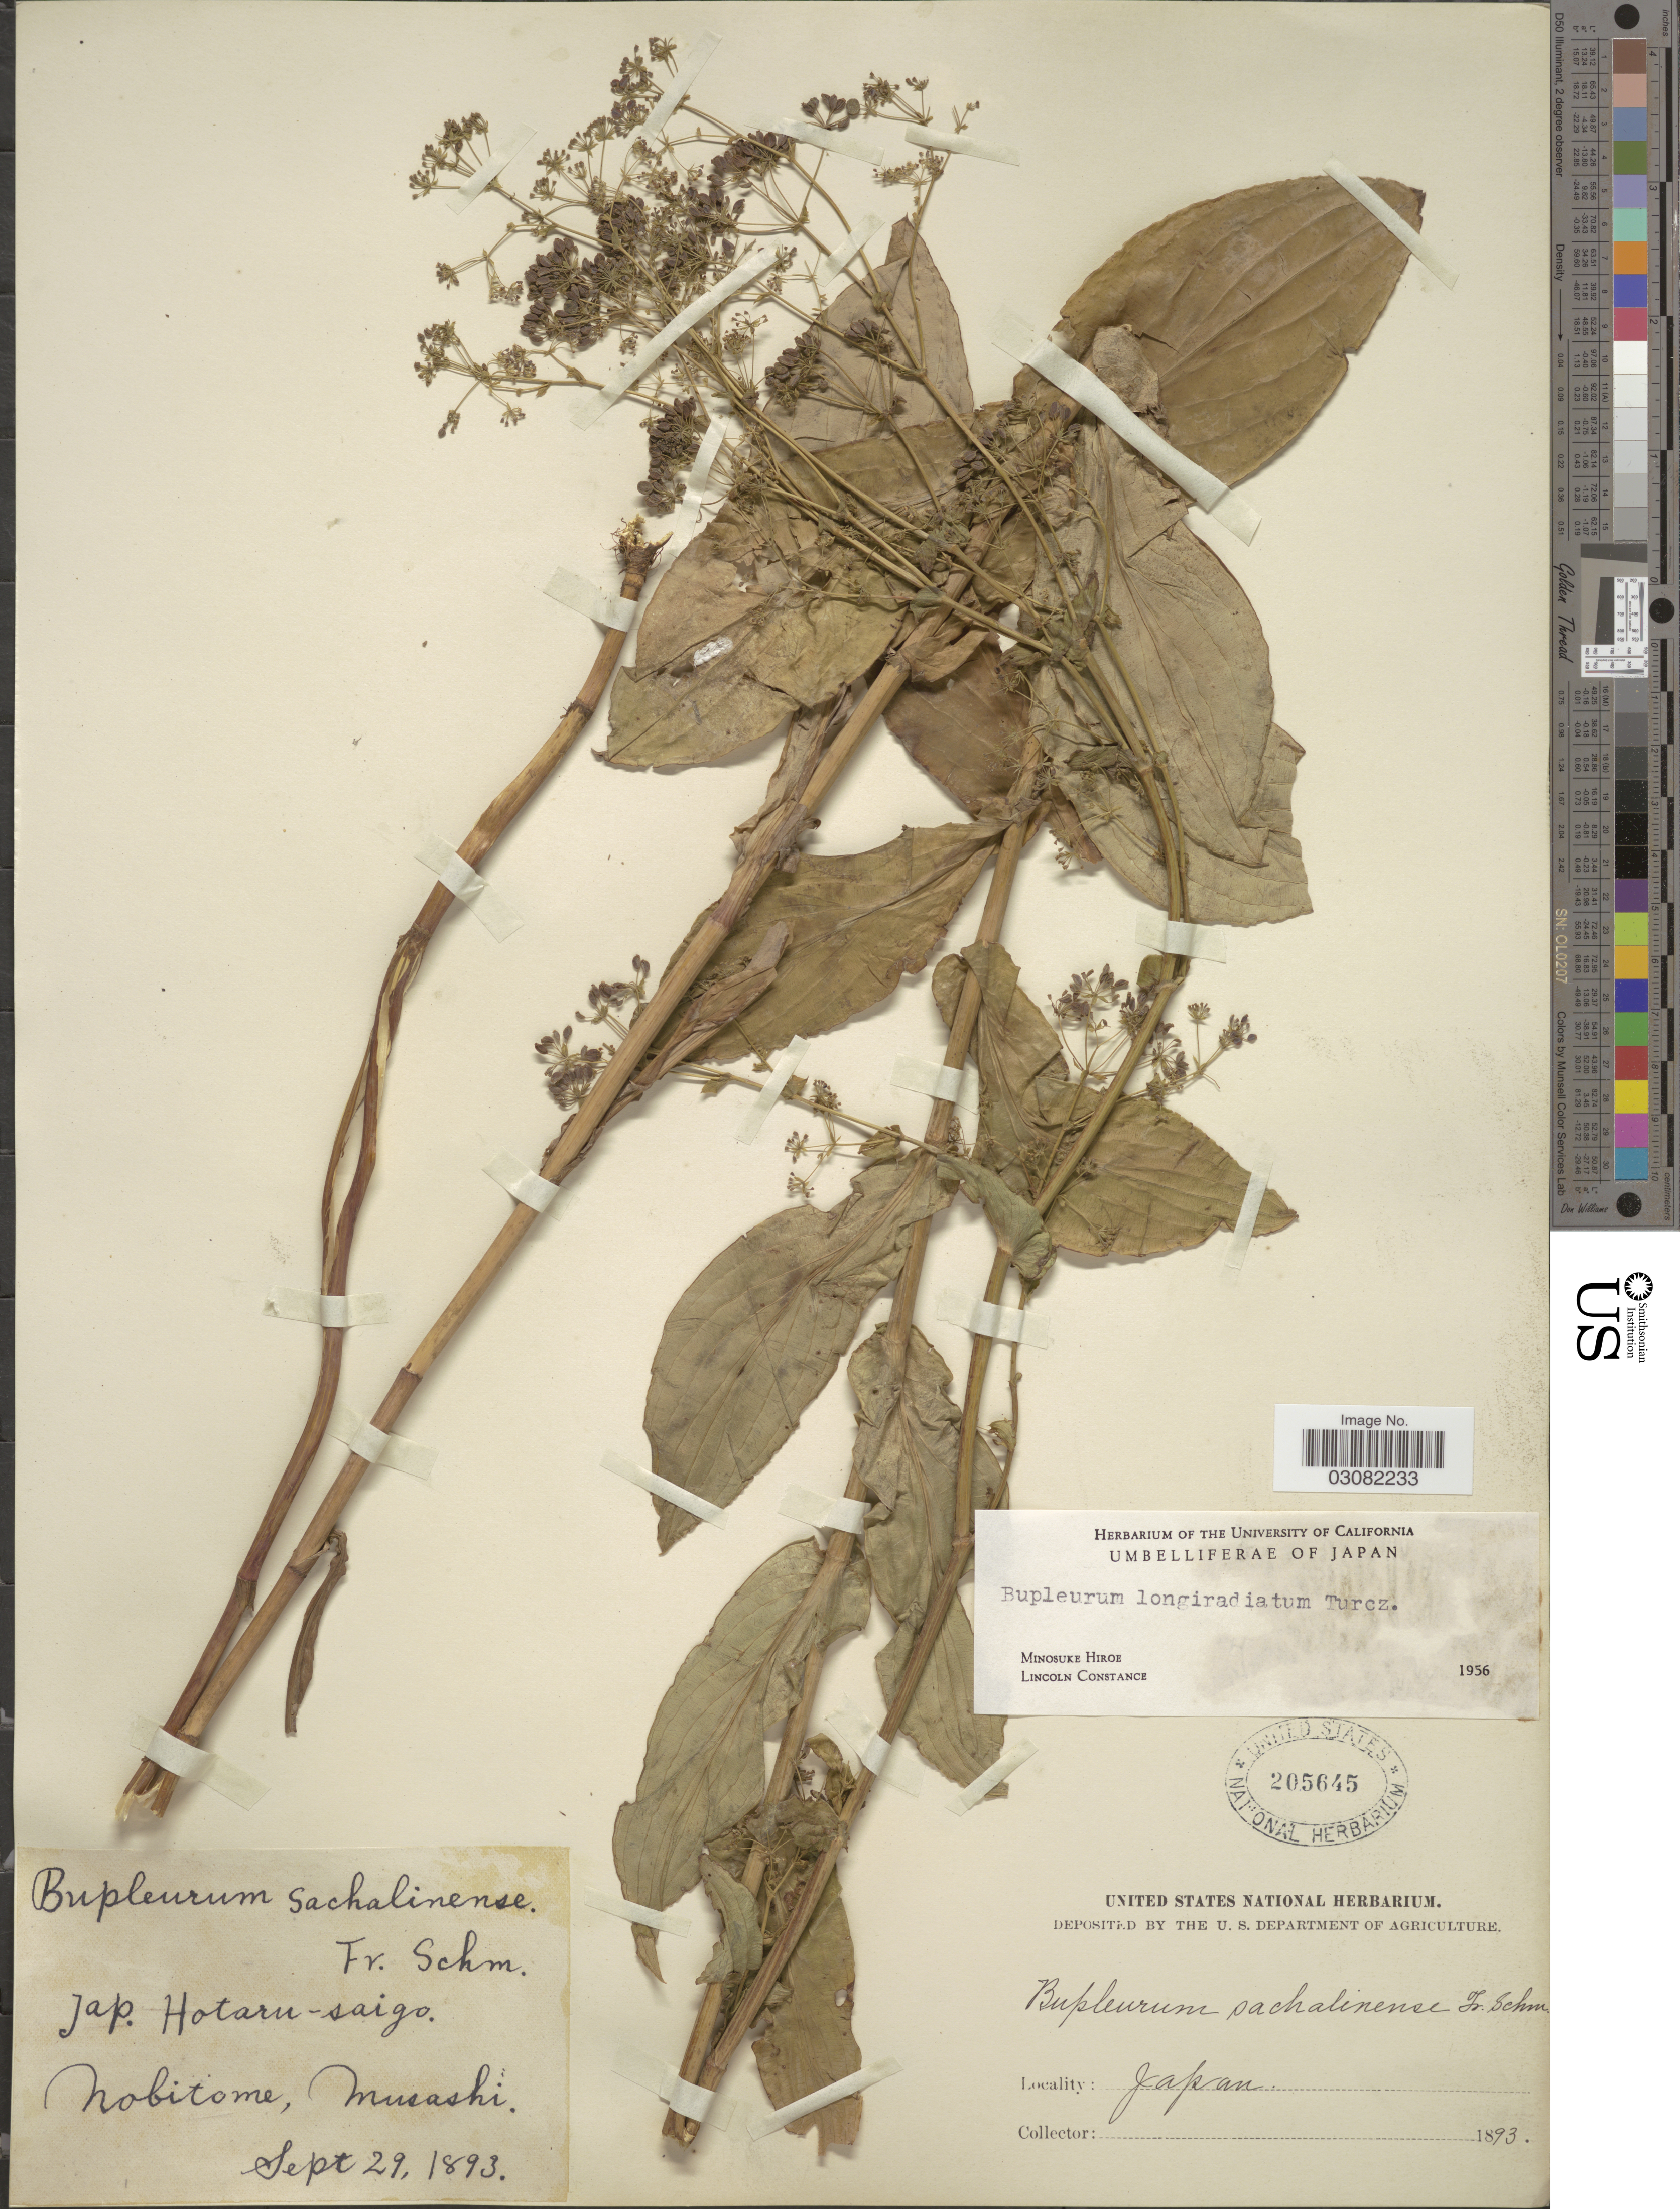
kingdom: Plantae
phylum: Tracheophyta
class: Magnoliopsida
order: Apiales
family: Apiaceae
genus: Bupleurum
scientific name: Bupleurum longiradiatum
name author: Turcz.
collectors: ex herb. United States National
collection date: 1893-09-29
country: Japan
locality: Nobitome, Musashi.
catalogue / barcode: US 2056545